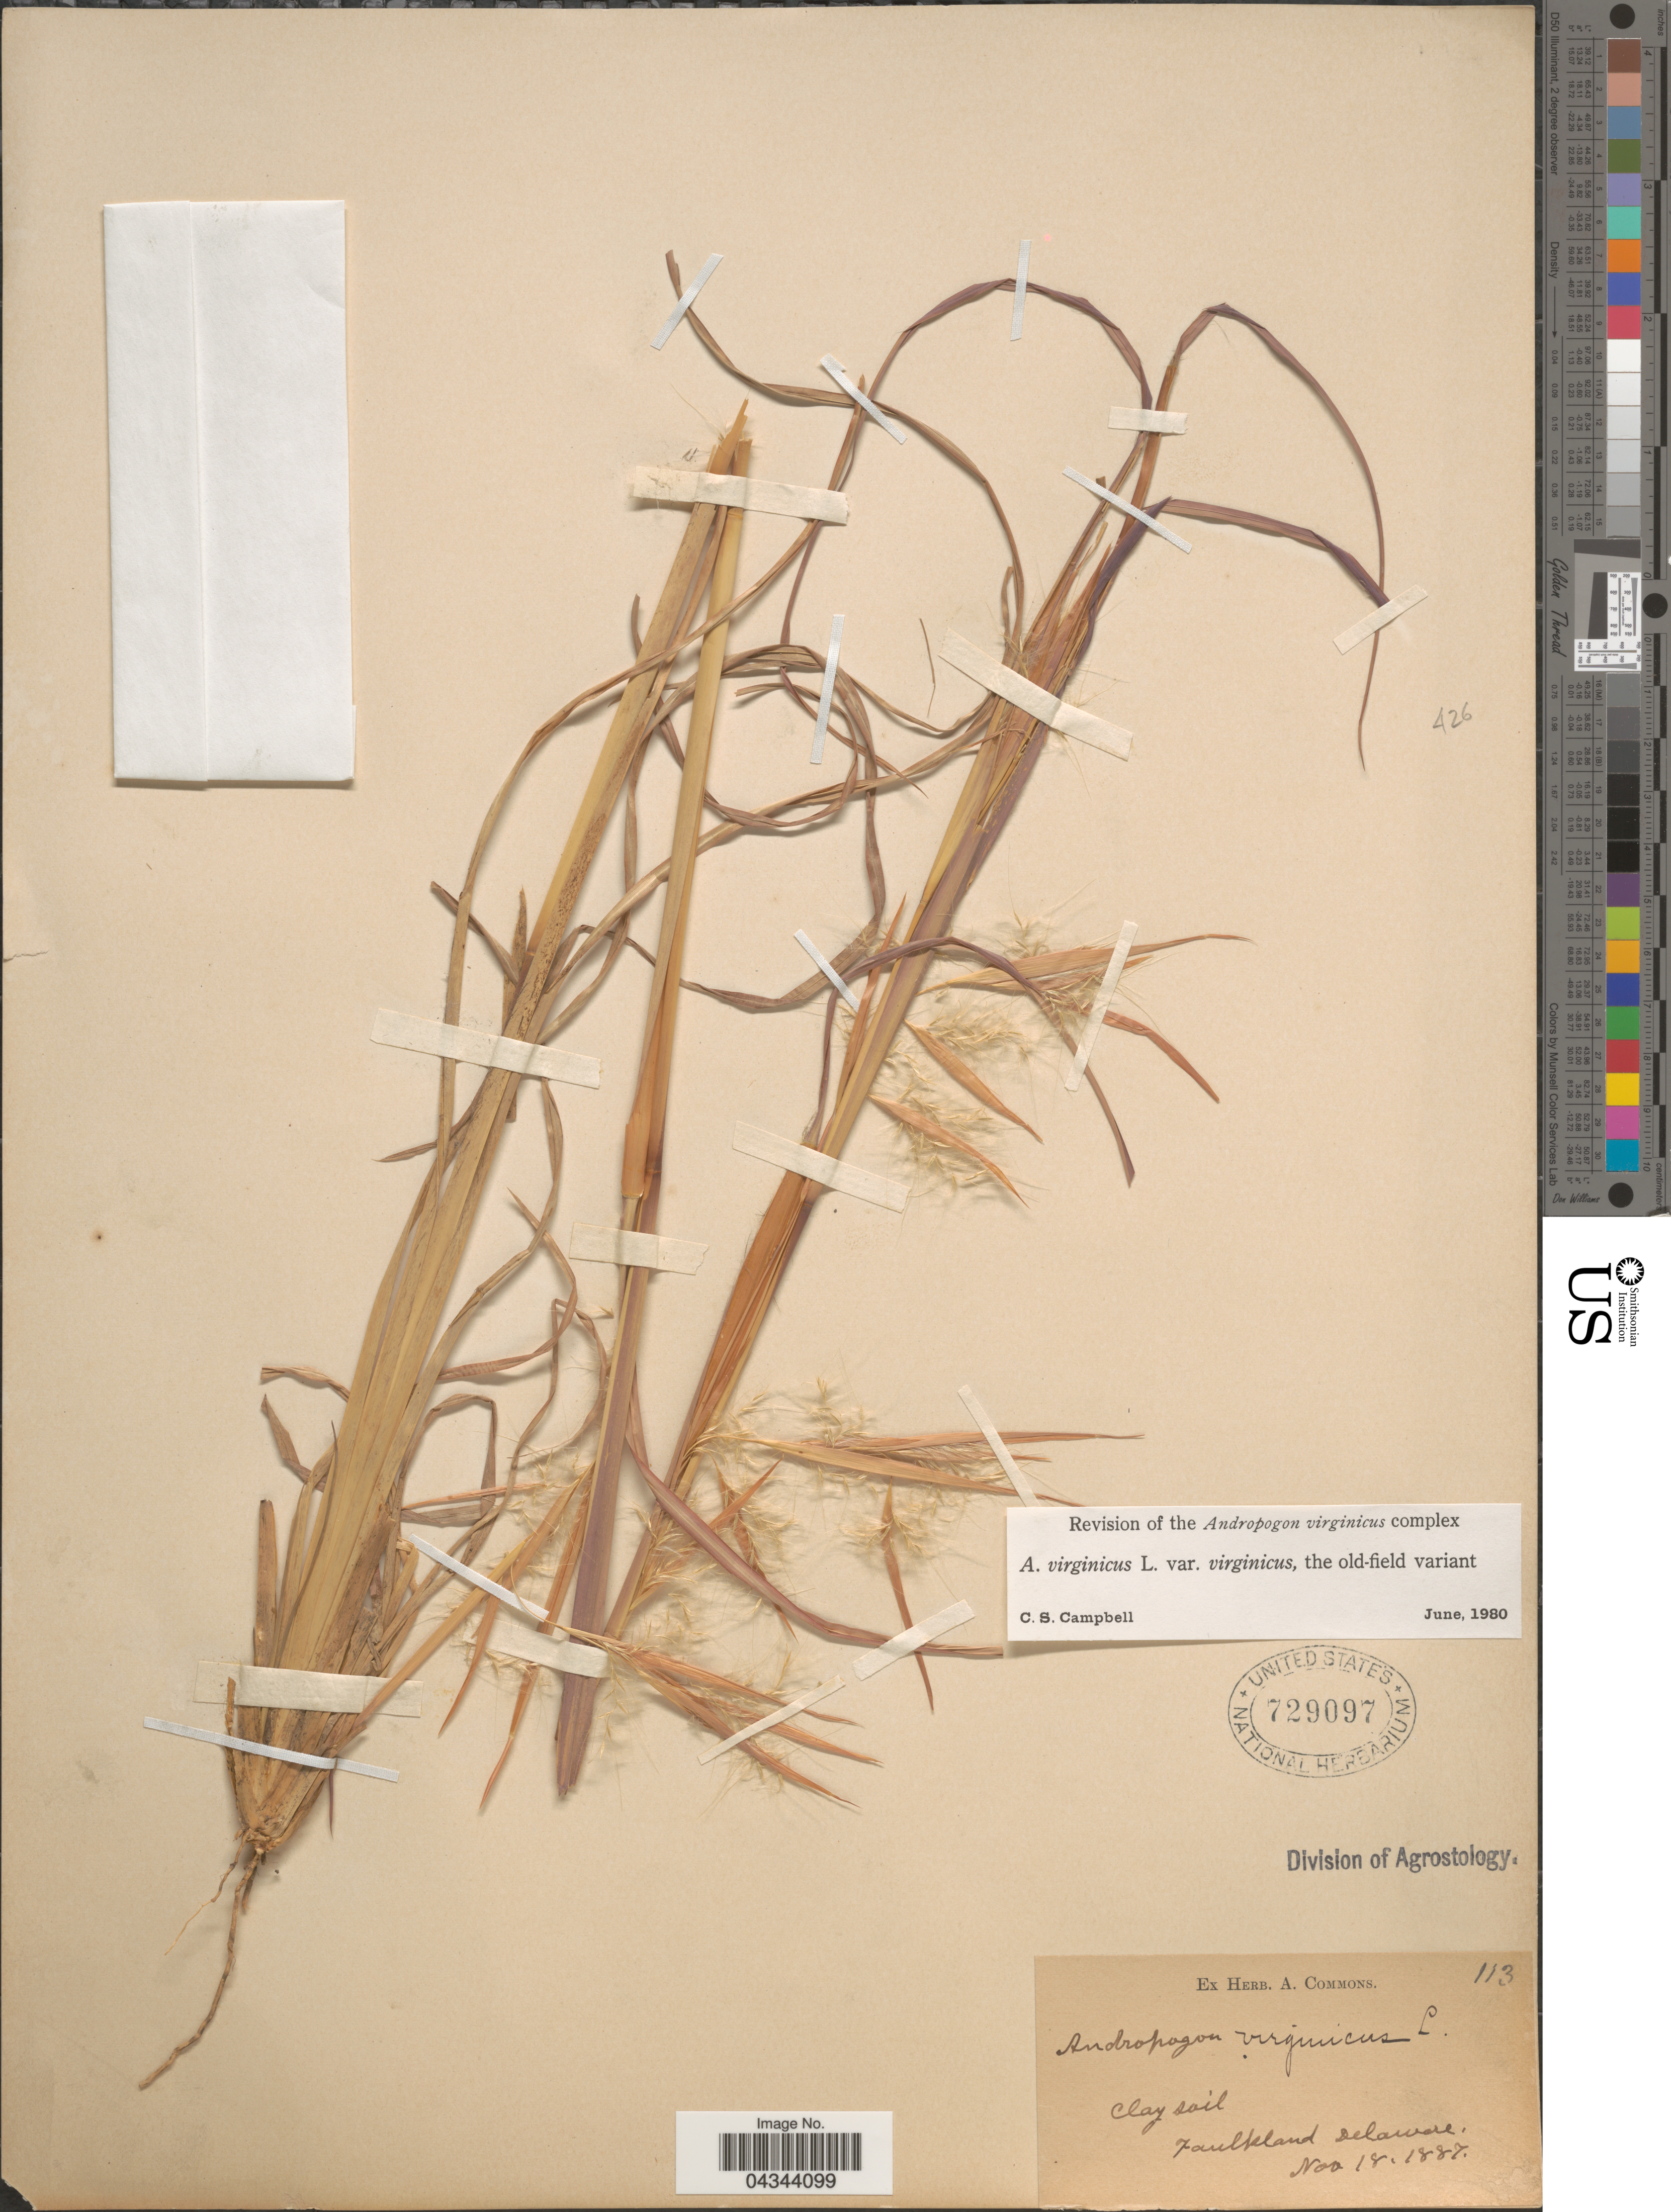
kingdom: Plantae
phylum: Tracheophyta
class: Liliopsida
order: Poales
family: Poaceae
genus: Andropogon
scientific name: Andropogon virginicus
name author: L.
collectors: ex herb. A. Commons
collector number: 113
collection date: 1887-11-18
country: United States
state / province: Delaware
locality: Faulkland.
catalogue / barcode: US 729097